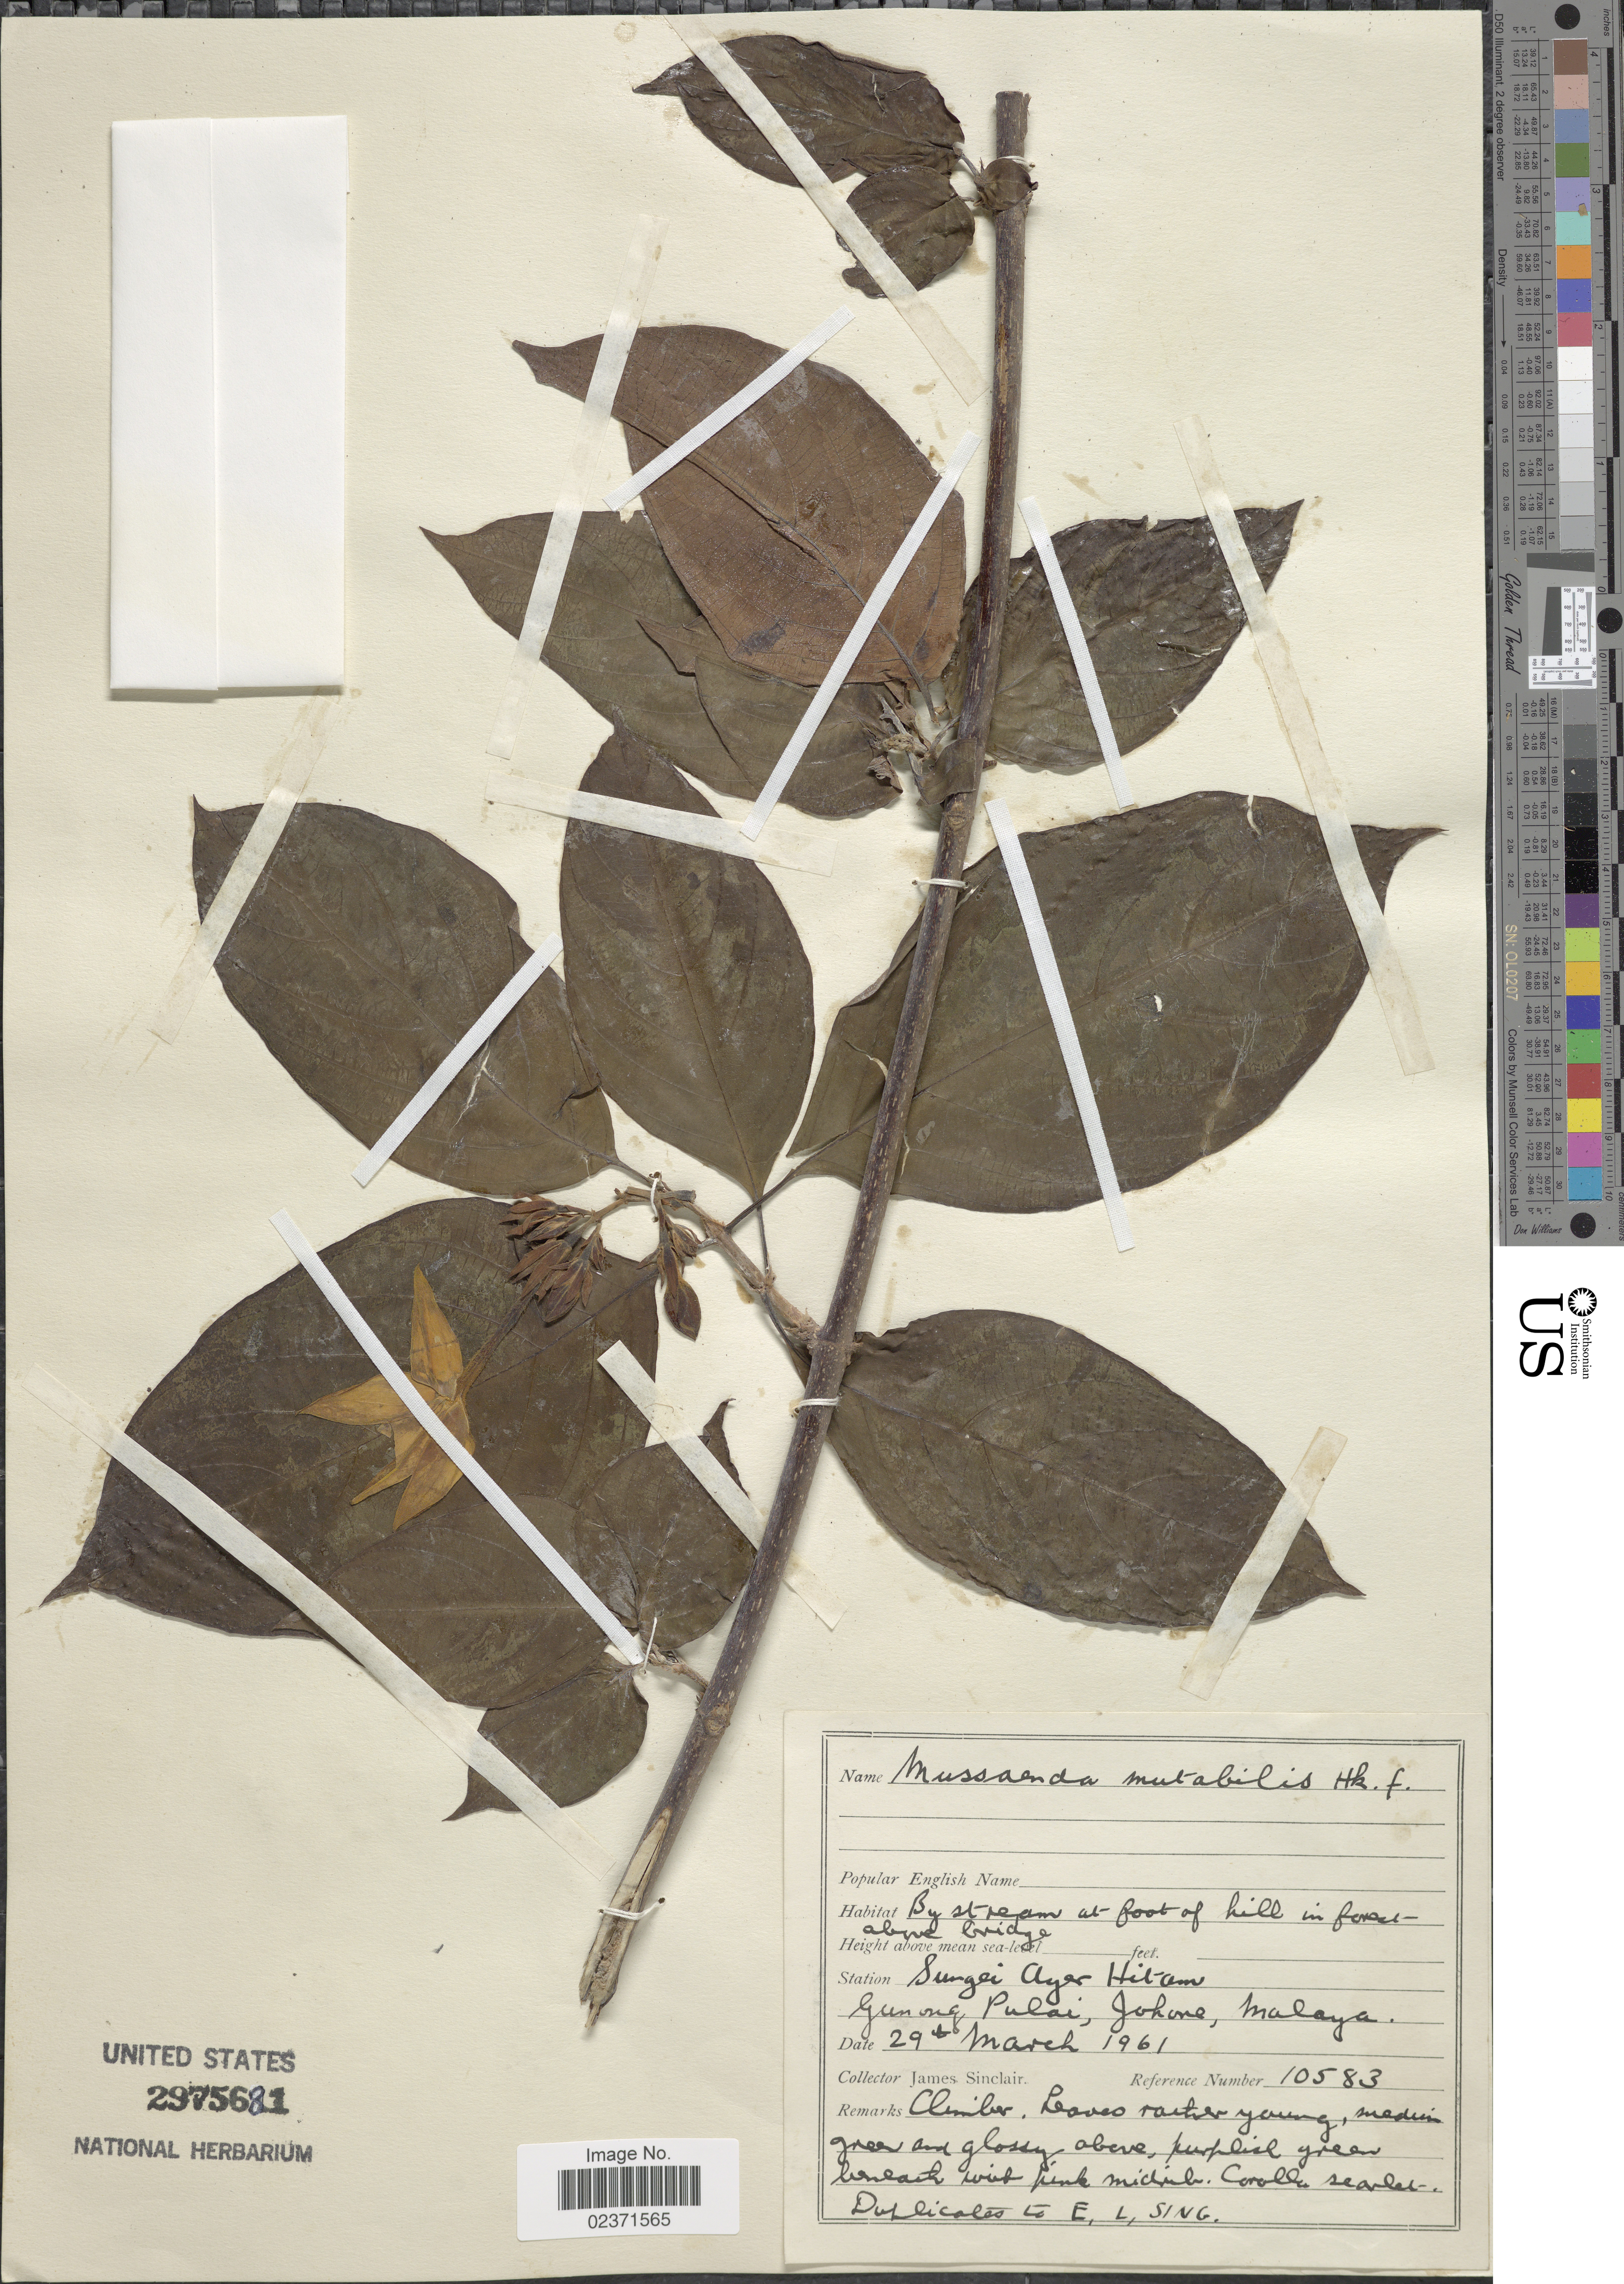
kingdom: Plantae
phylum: Tracheophyta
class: Magnoliopsida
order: Gentianales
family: Rubiaceae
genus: Mussaenda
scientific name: Mussaenda mutabilis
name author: Hemsl.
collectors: J. Sinclair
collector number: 10583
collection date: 1961-03-29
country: Malaysia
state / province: Johor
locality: Sungei Ager Hitam. Gunong Pulai, Johore, Malaya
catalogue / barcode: US 2975681